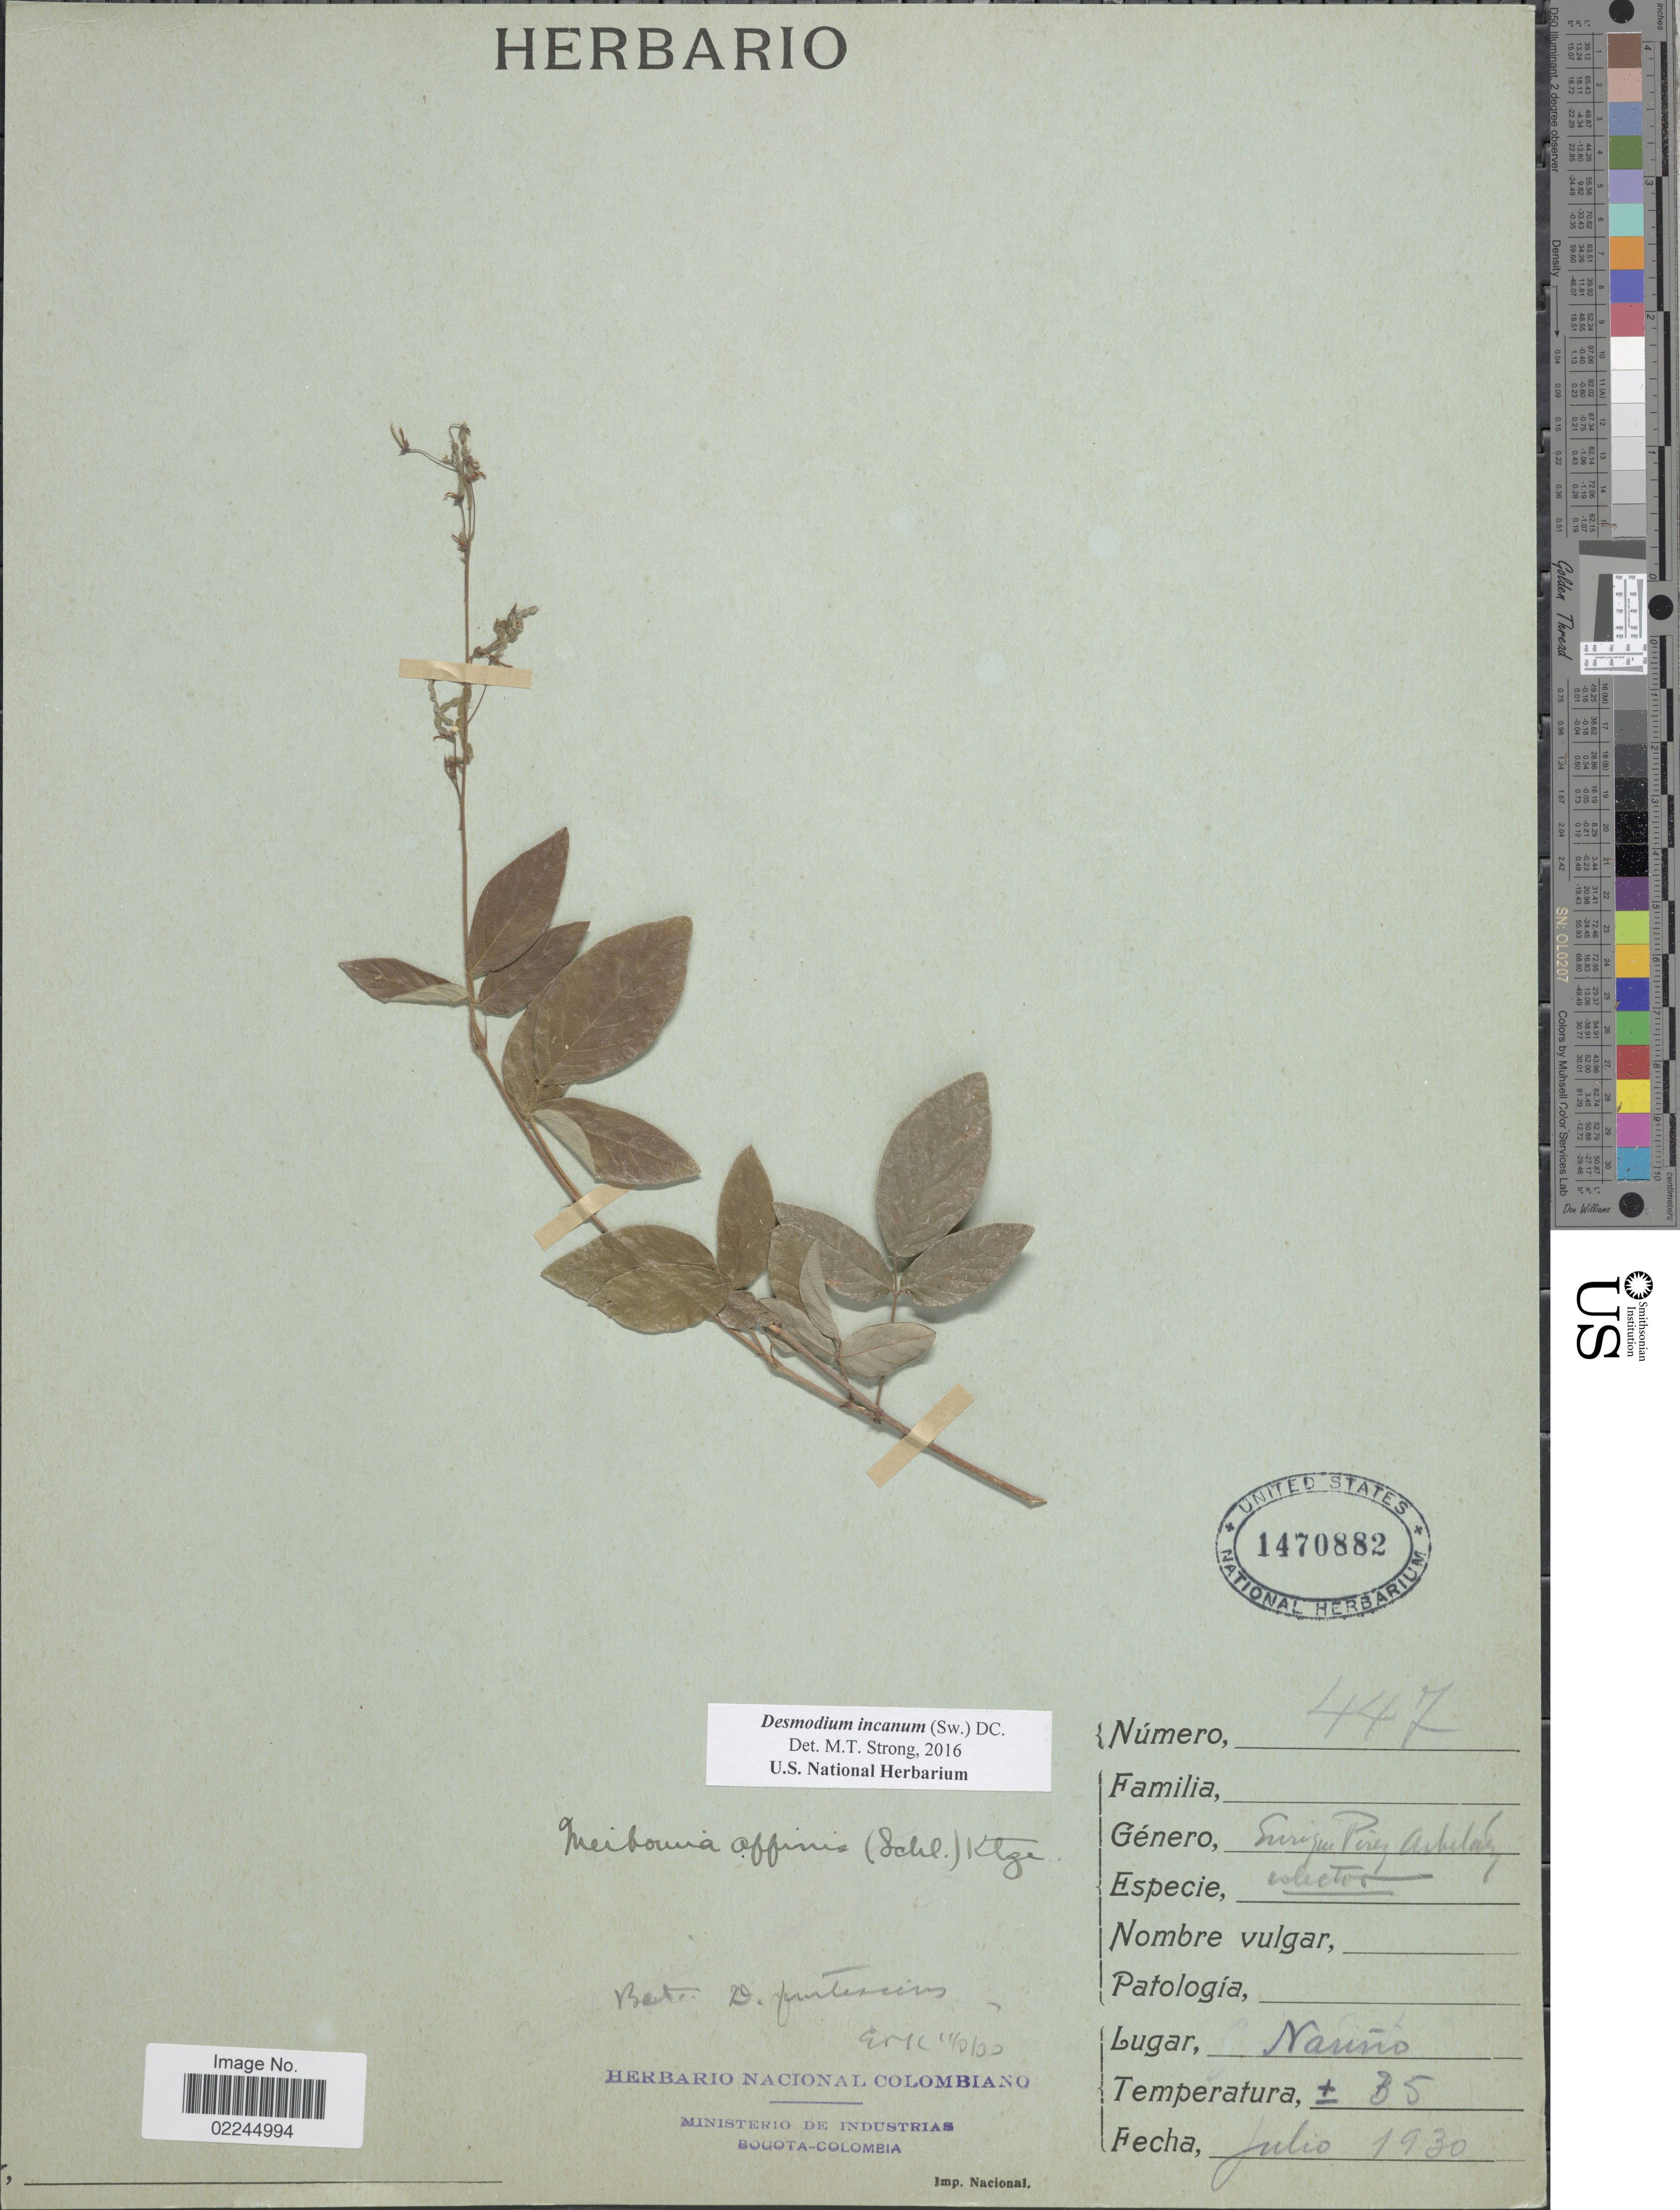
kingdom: Plantae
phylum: Tracheophyta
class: Magnoliopsida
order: Fabales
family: Fabaceae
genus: Desmodium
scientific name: Desmodium incanum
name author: (Sw.) DC.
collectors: ex Herb. Nacional de Colombiano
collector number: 447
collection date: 1930-07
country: Colombia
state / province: Nariño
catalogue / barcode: US 1470882